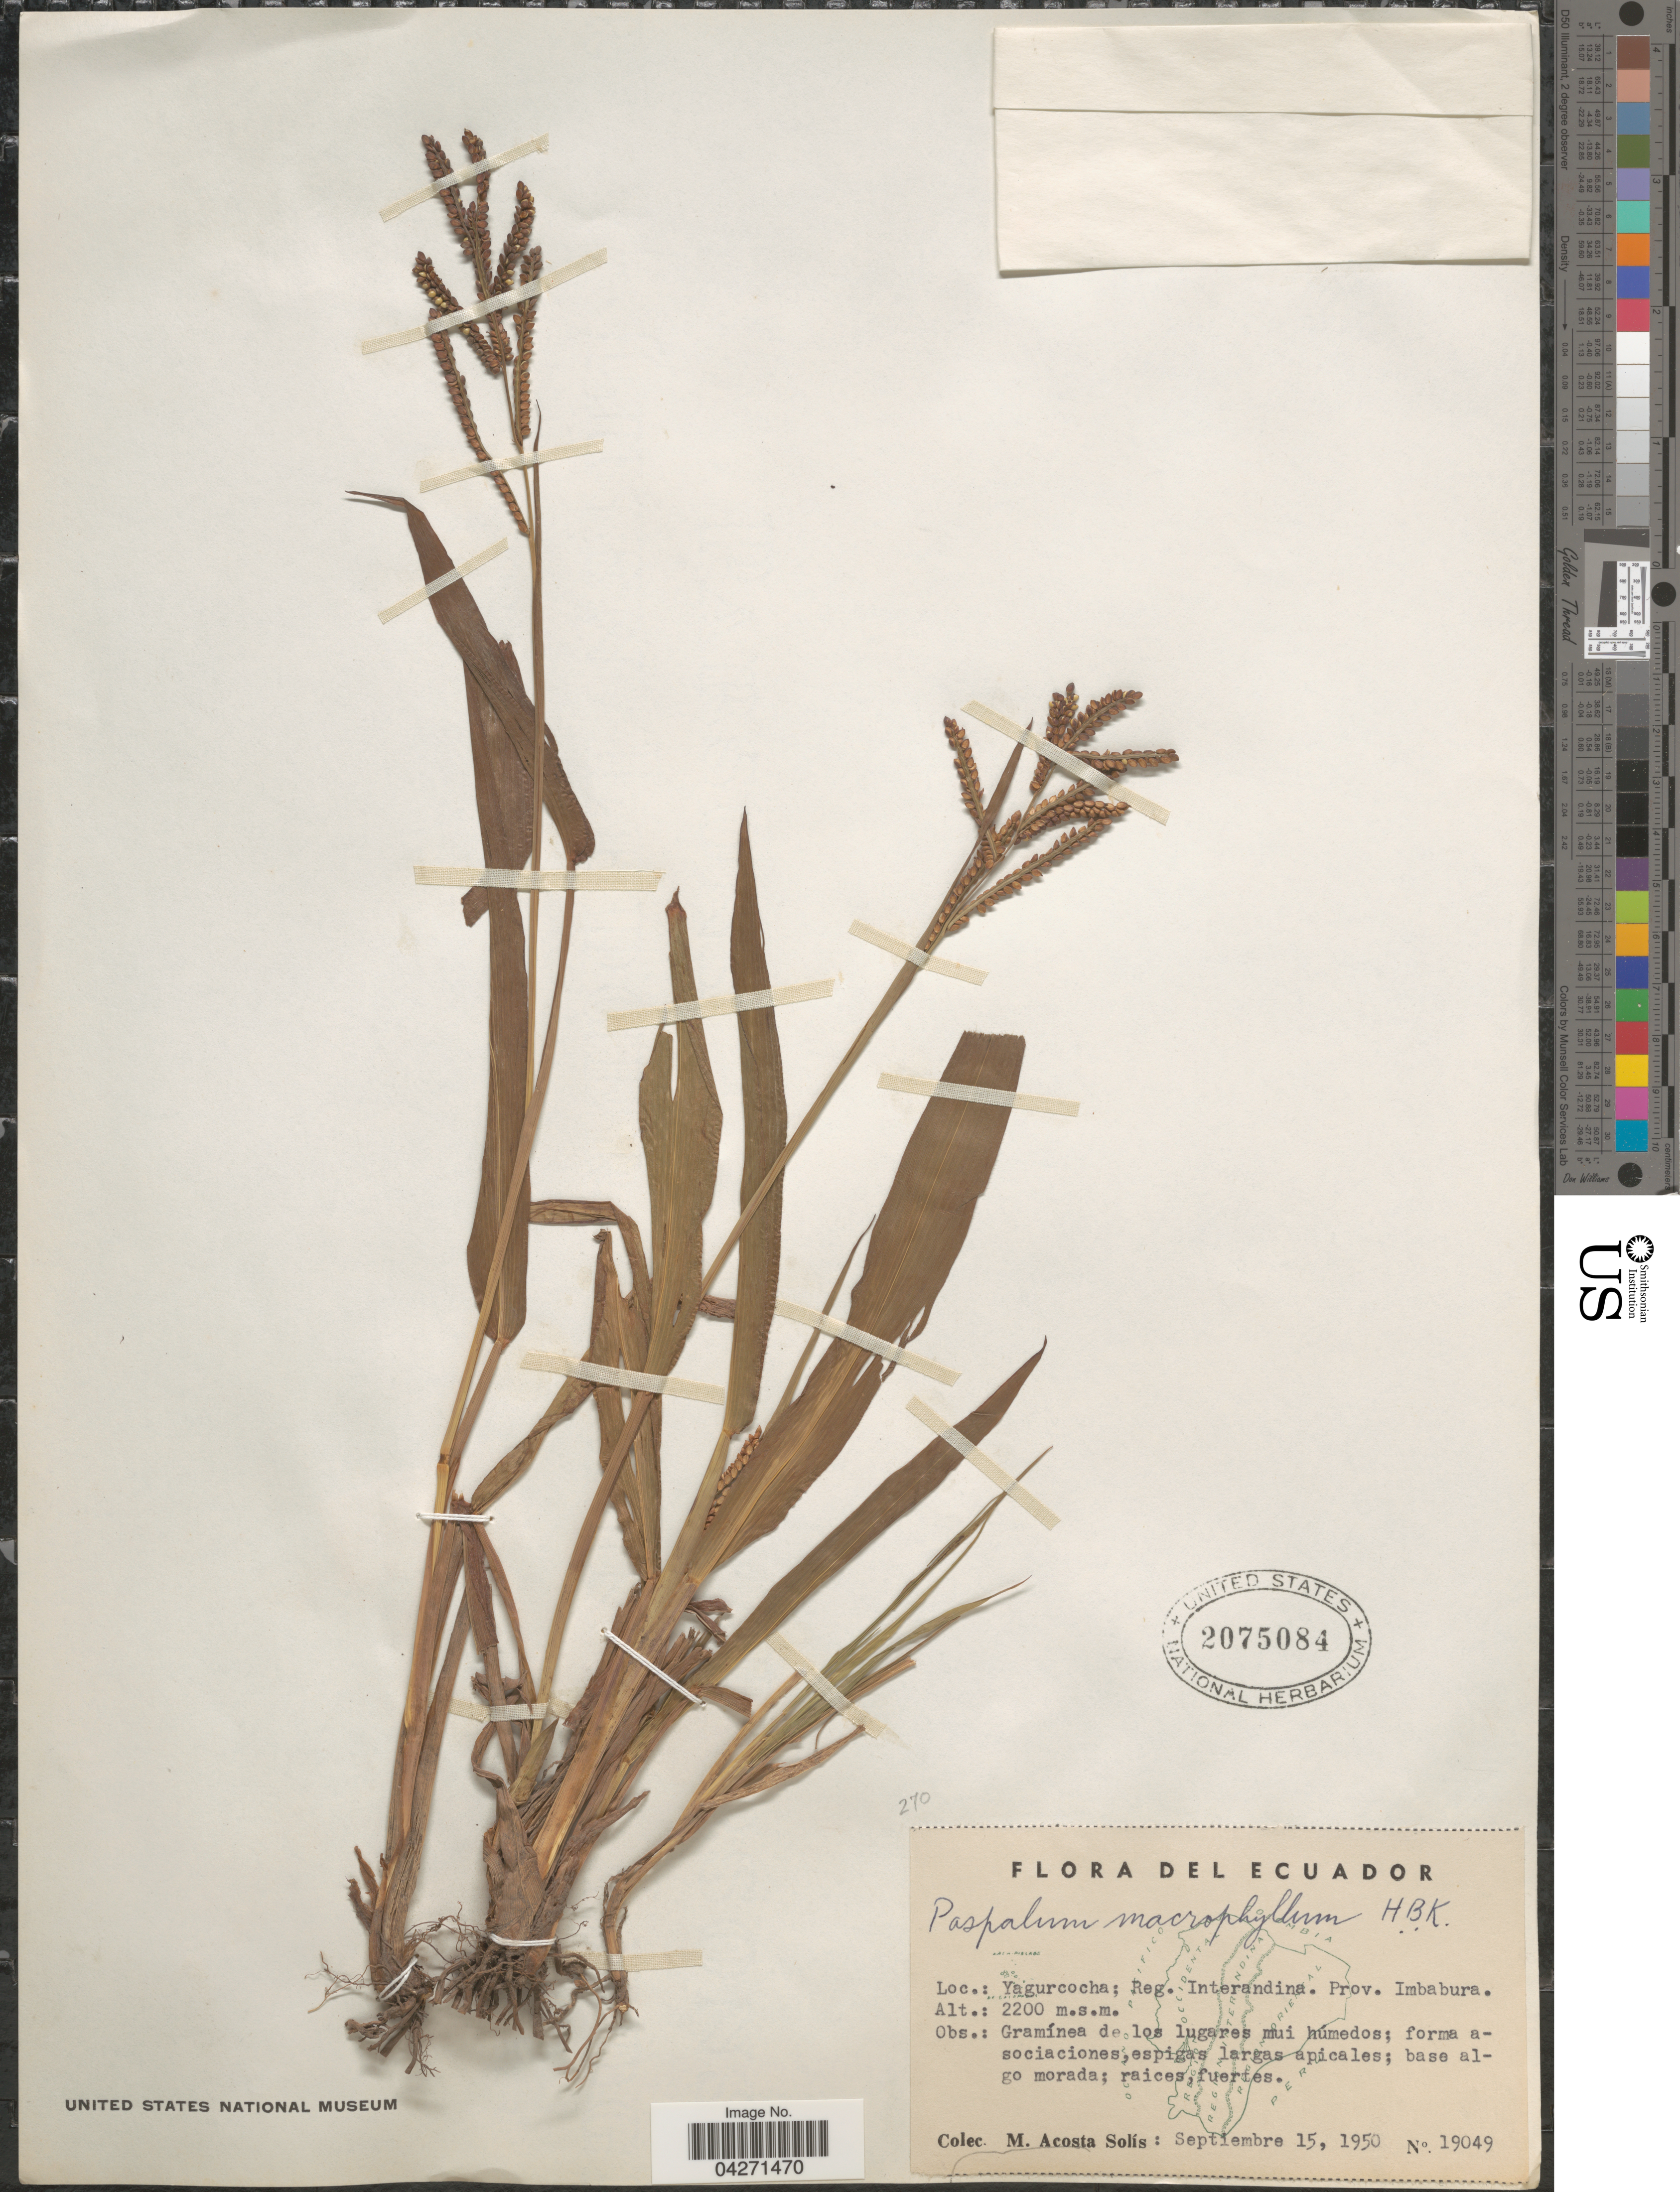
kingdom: Plantae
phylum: Tracheophyta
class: Liliopsida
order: Poales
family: Poaceae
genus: Paspalum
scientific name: Paspalum macrophyllum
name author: Kunth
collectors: M. Acosta Solis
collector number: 19049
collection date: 1950-09-15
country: Ecuador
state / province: Imbabura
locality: Yagurcocha; Reg. Interandina.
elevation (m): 2200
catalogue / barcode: US 2075084